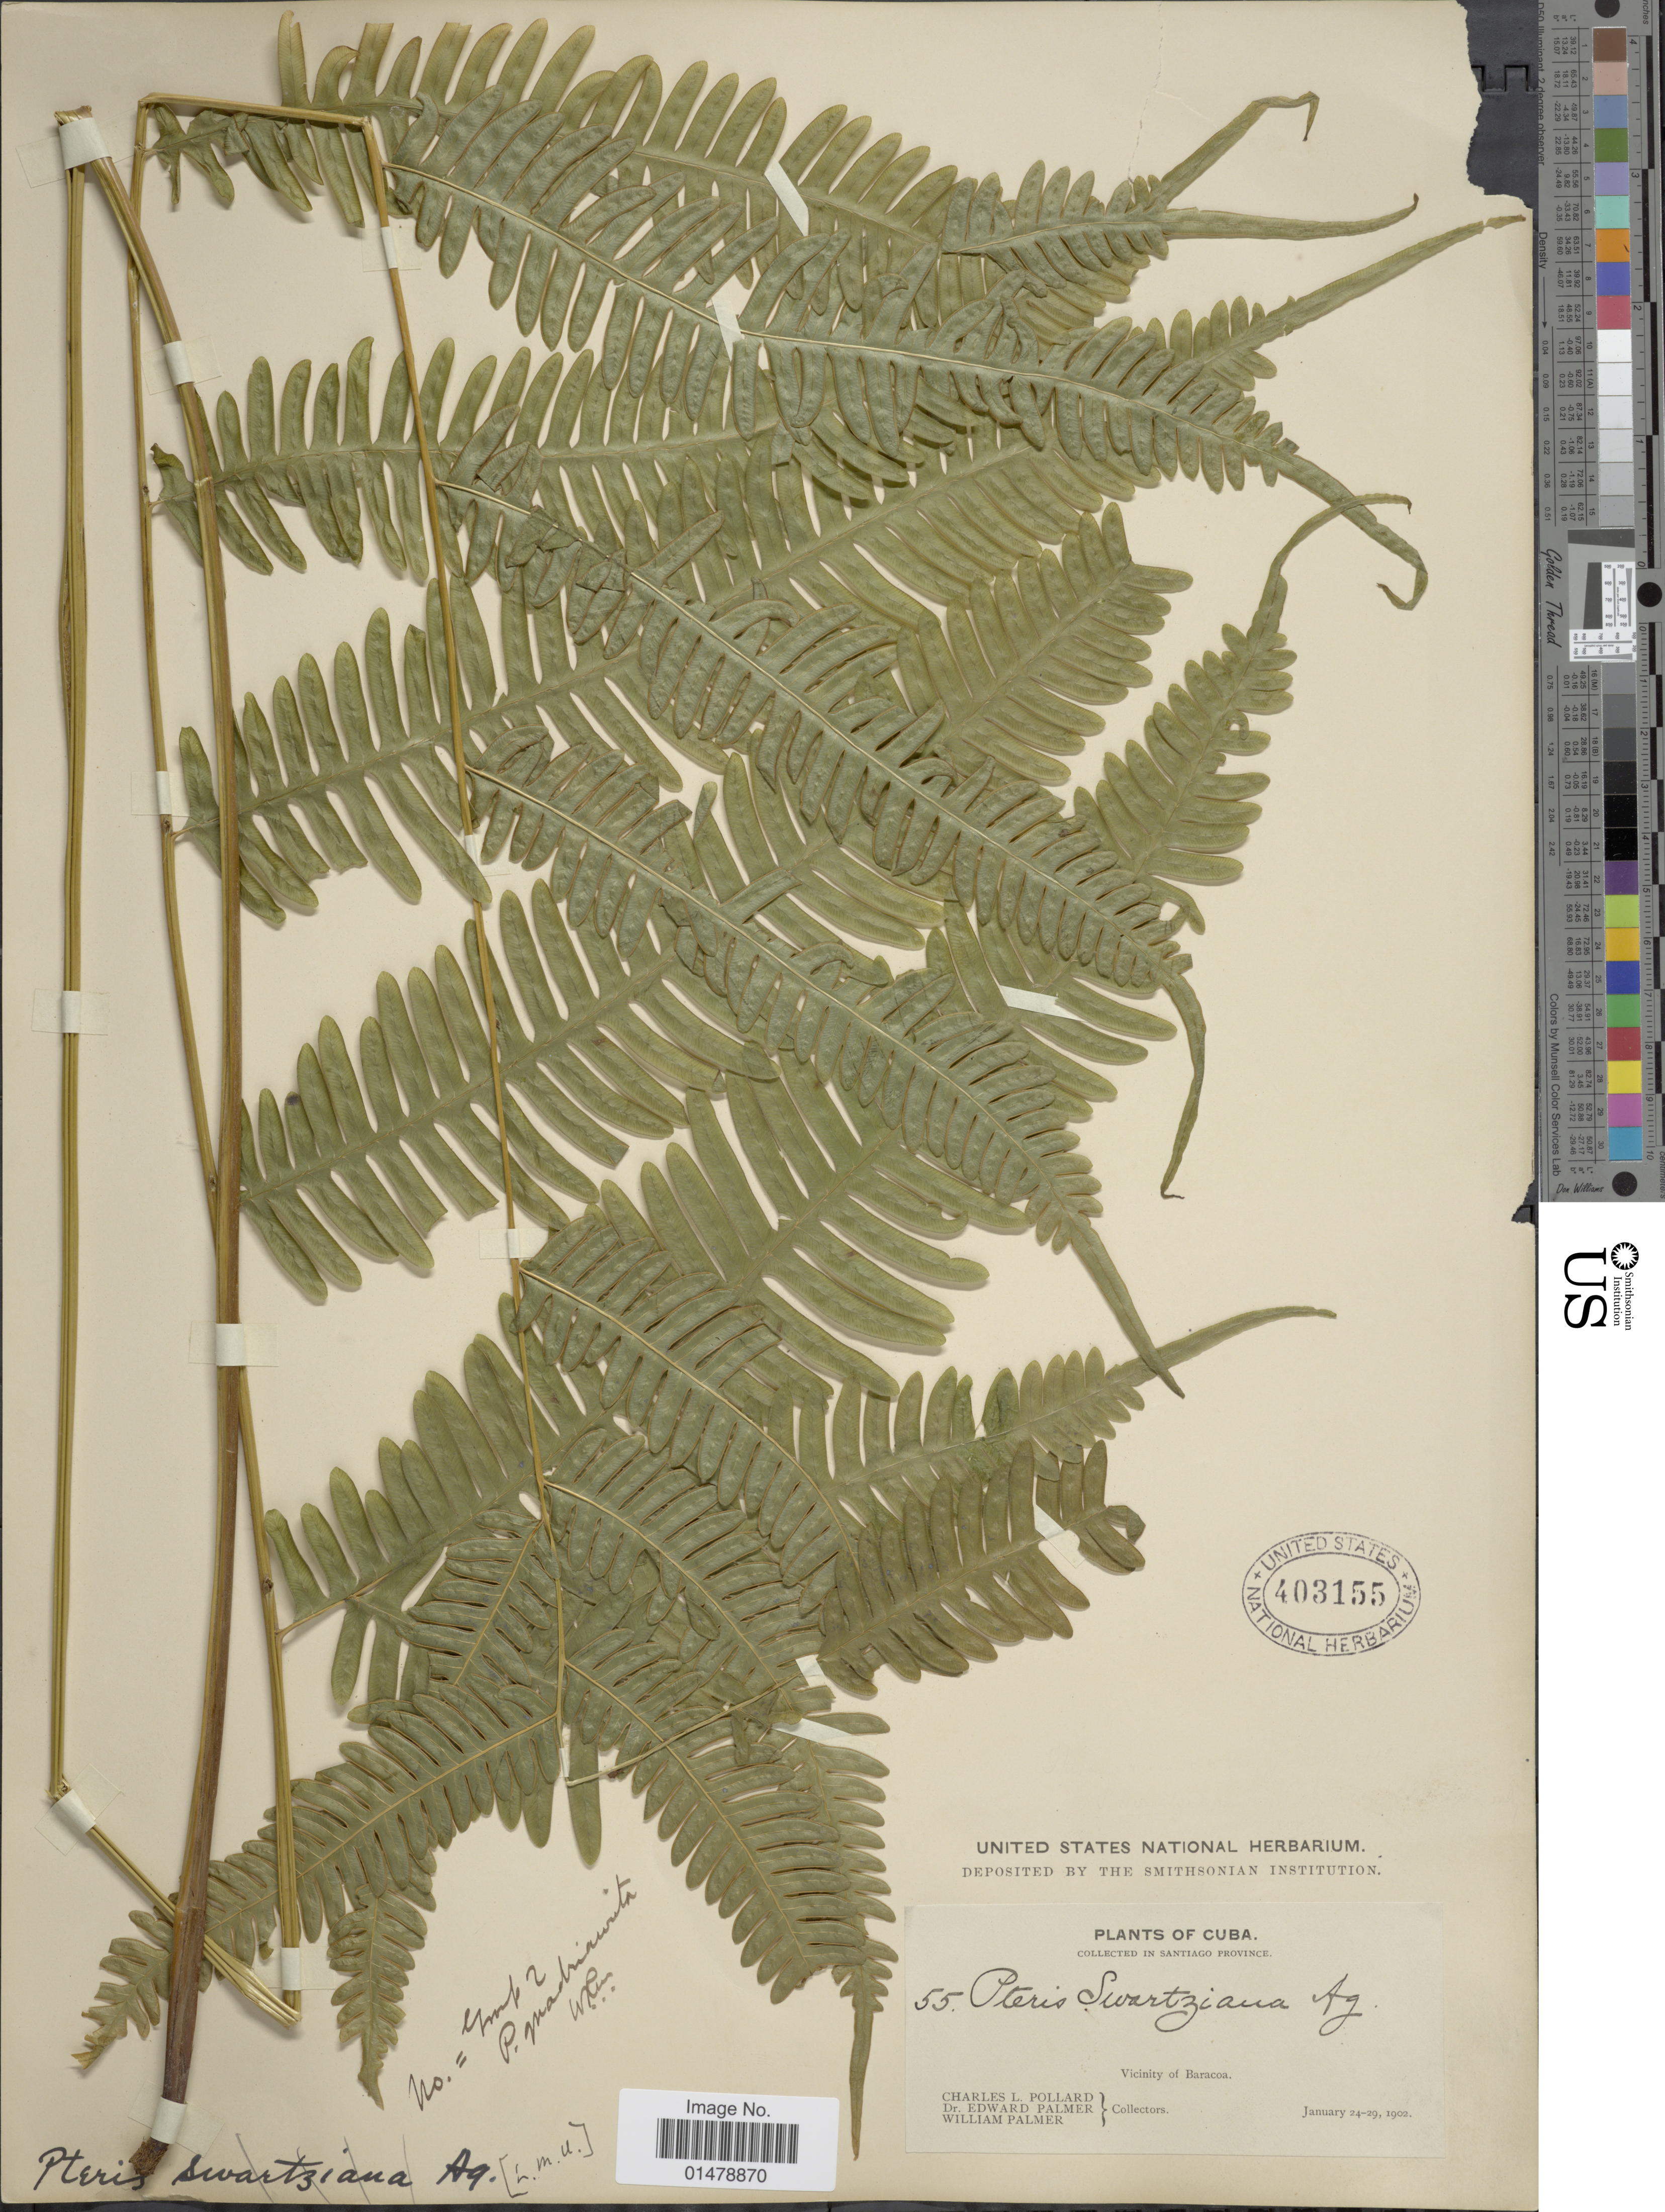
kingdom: Plantae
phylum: Tracheophyta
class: Polypodiopsida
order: Polypodiales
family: Pteridaceae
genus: Pteris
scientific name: Pteris quadriaurita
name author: Retz.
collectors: C. L. Pollard, E. Palmer & W. Palmer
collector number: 55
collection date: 1902-01-24/1902-01-29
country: Cuba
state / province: Santiago de Cuba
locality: Santiago Province. Vicinity of Baracoa.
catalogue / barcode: US 403155